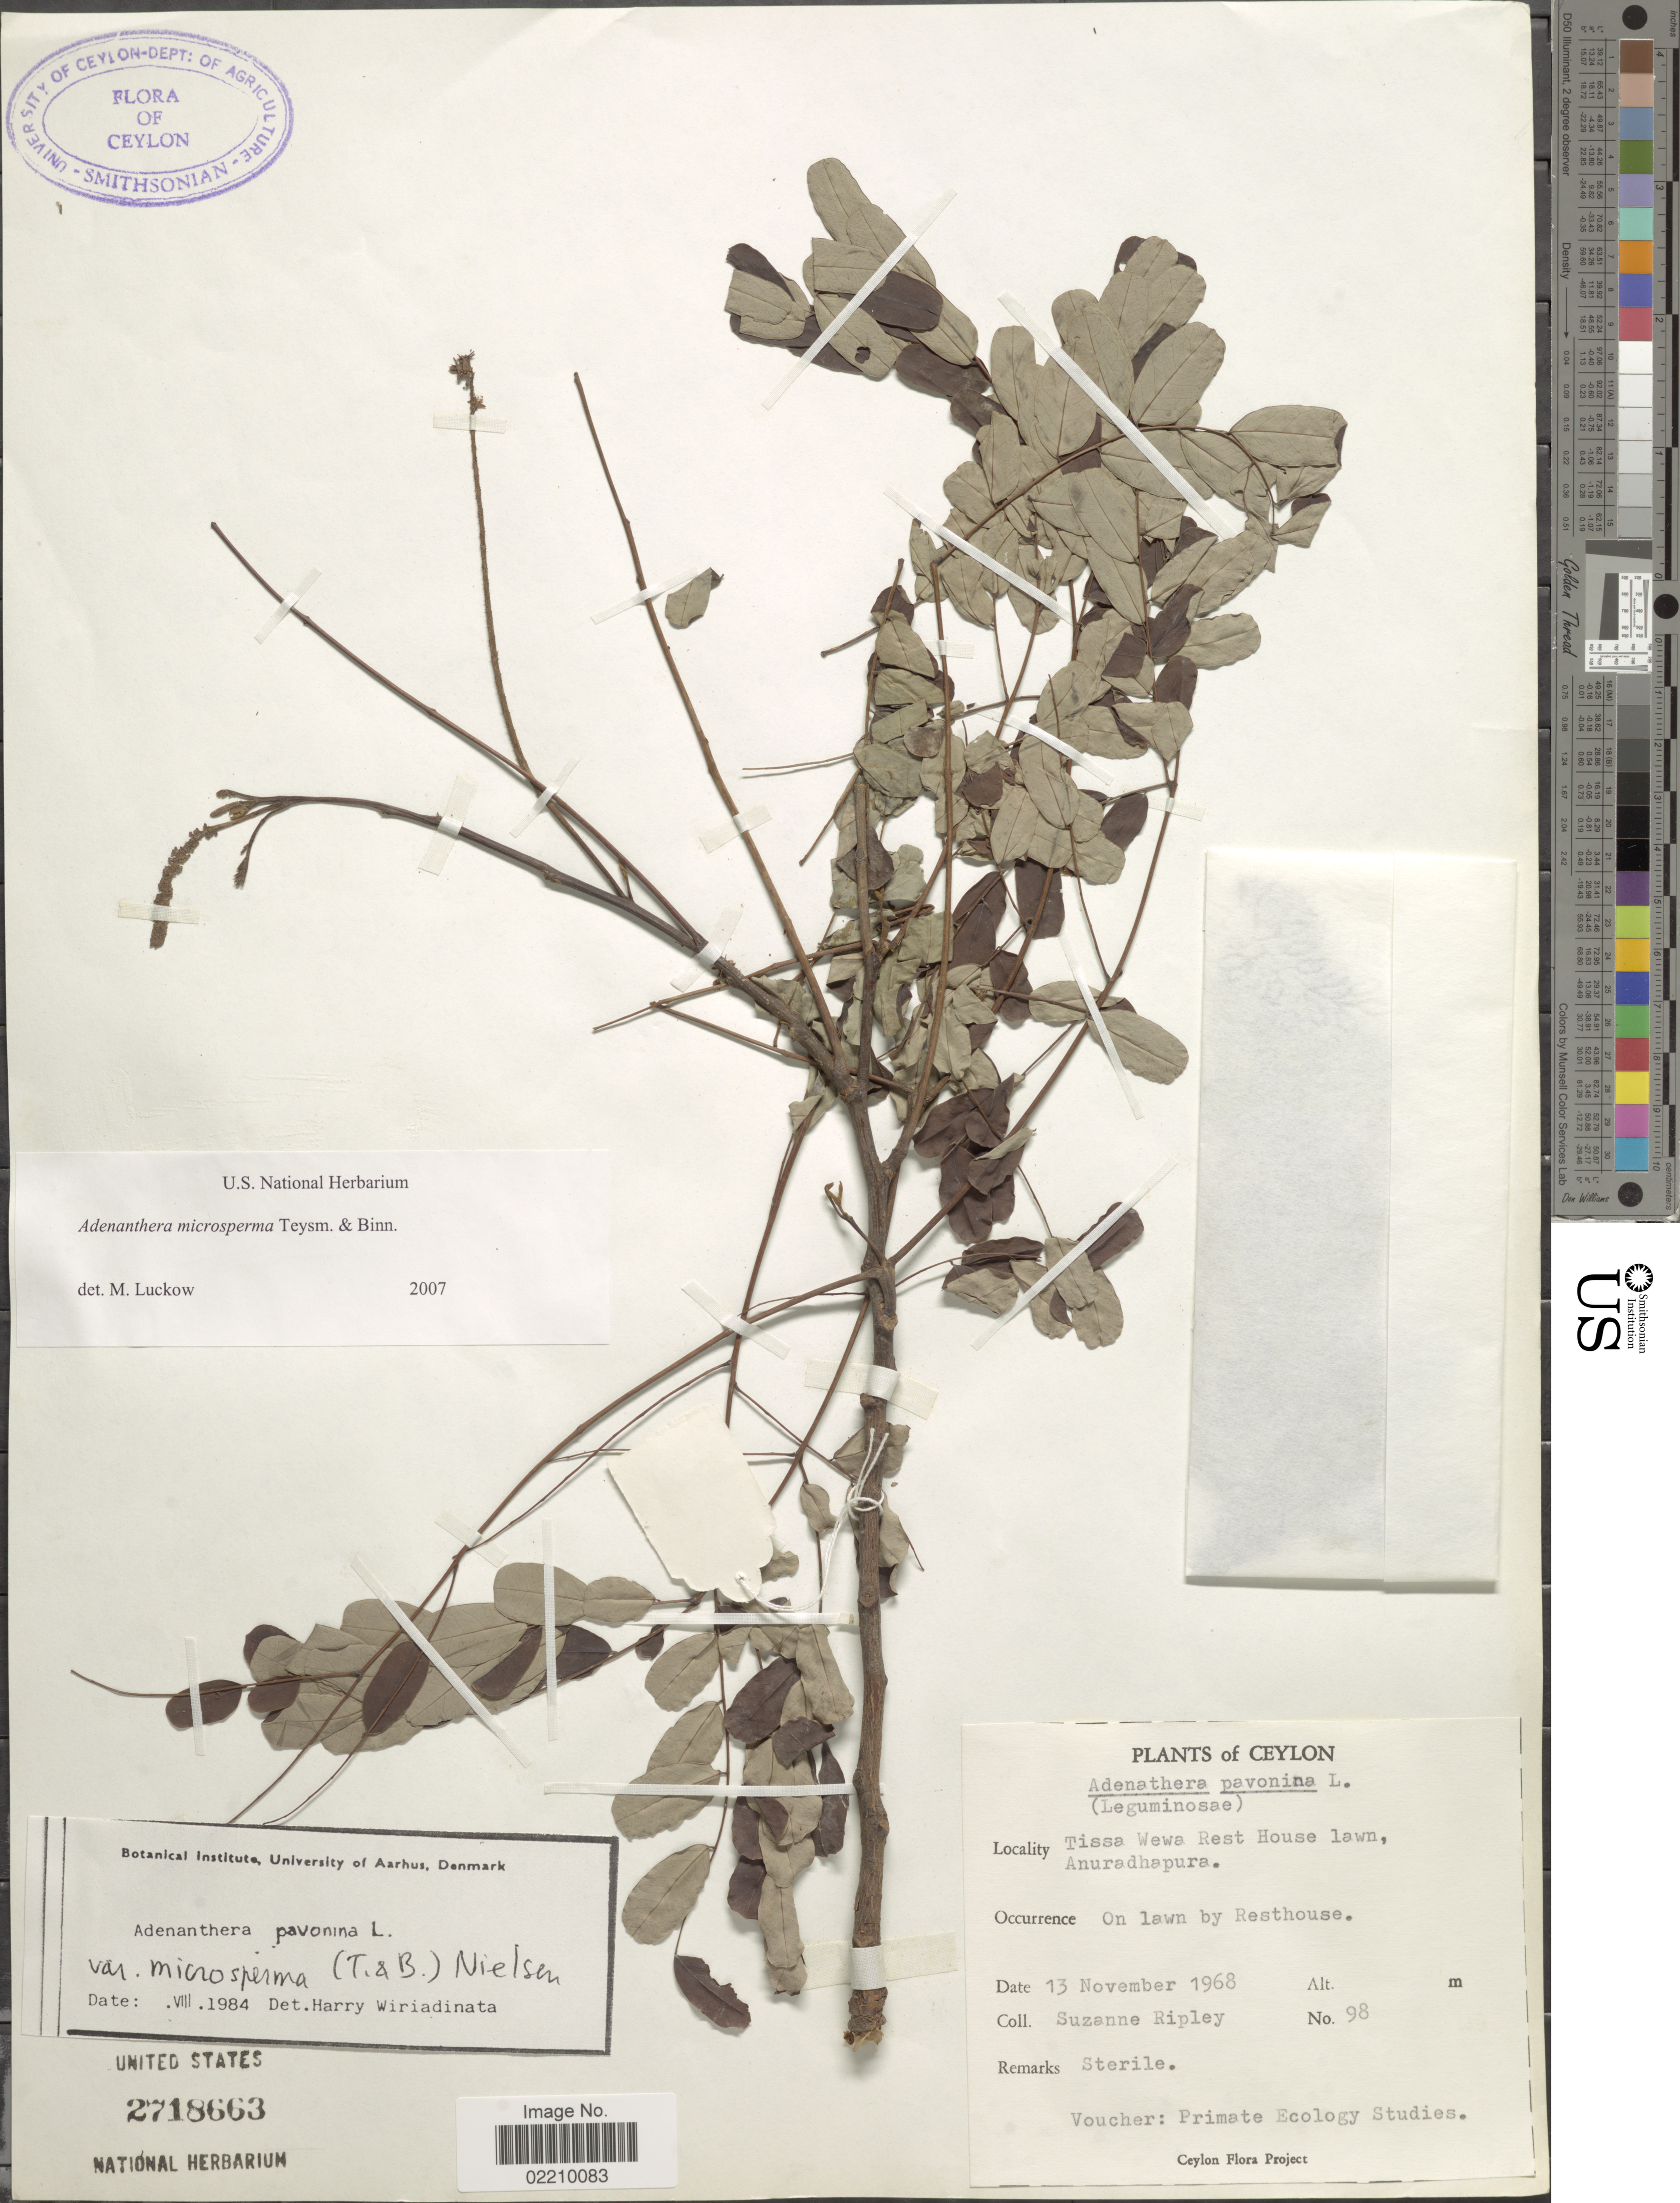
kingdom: Plantae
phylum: Tracheophyta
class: Magnoliopsida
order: Fabales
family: Fabaceae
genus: Adenanthera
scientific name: Adenanthera microsperma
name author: Teysm. & Binn.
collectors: S. Ripley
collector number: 98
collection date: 1968-11-13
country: Sri Lanka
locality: Ceylon, Tissa Wewa Rest House lwan, Anuradhapura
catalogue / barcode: US 2718663